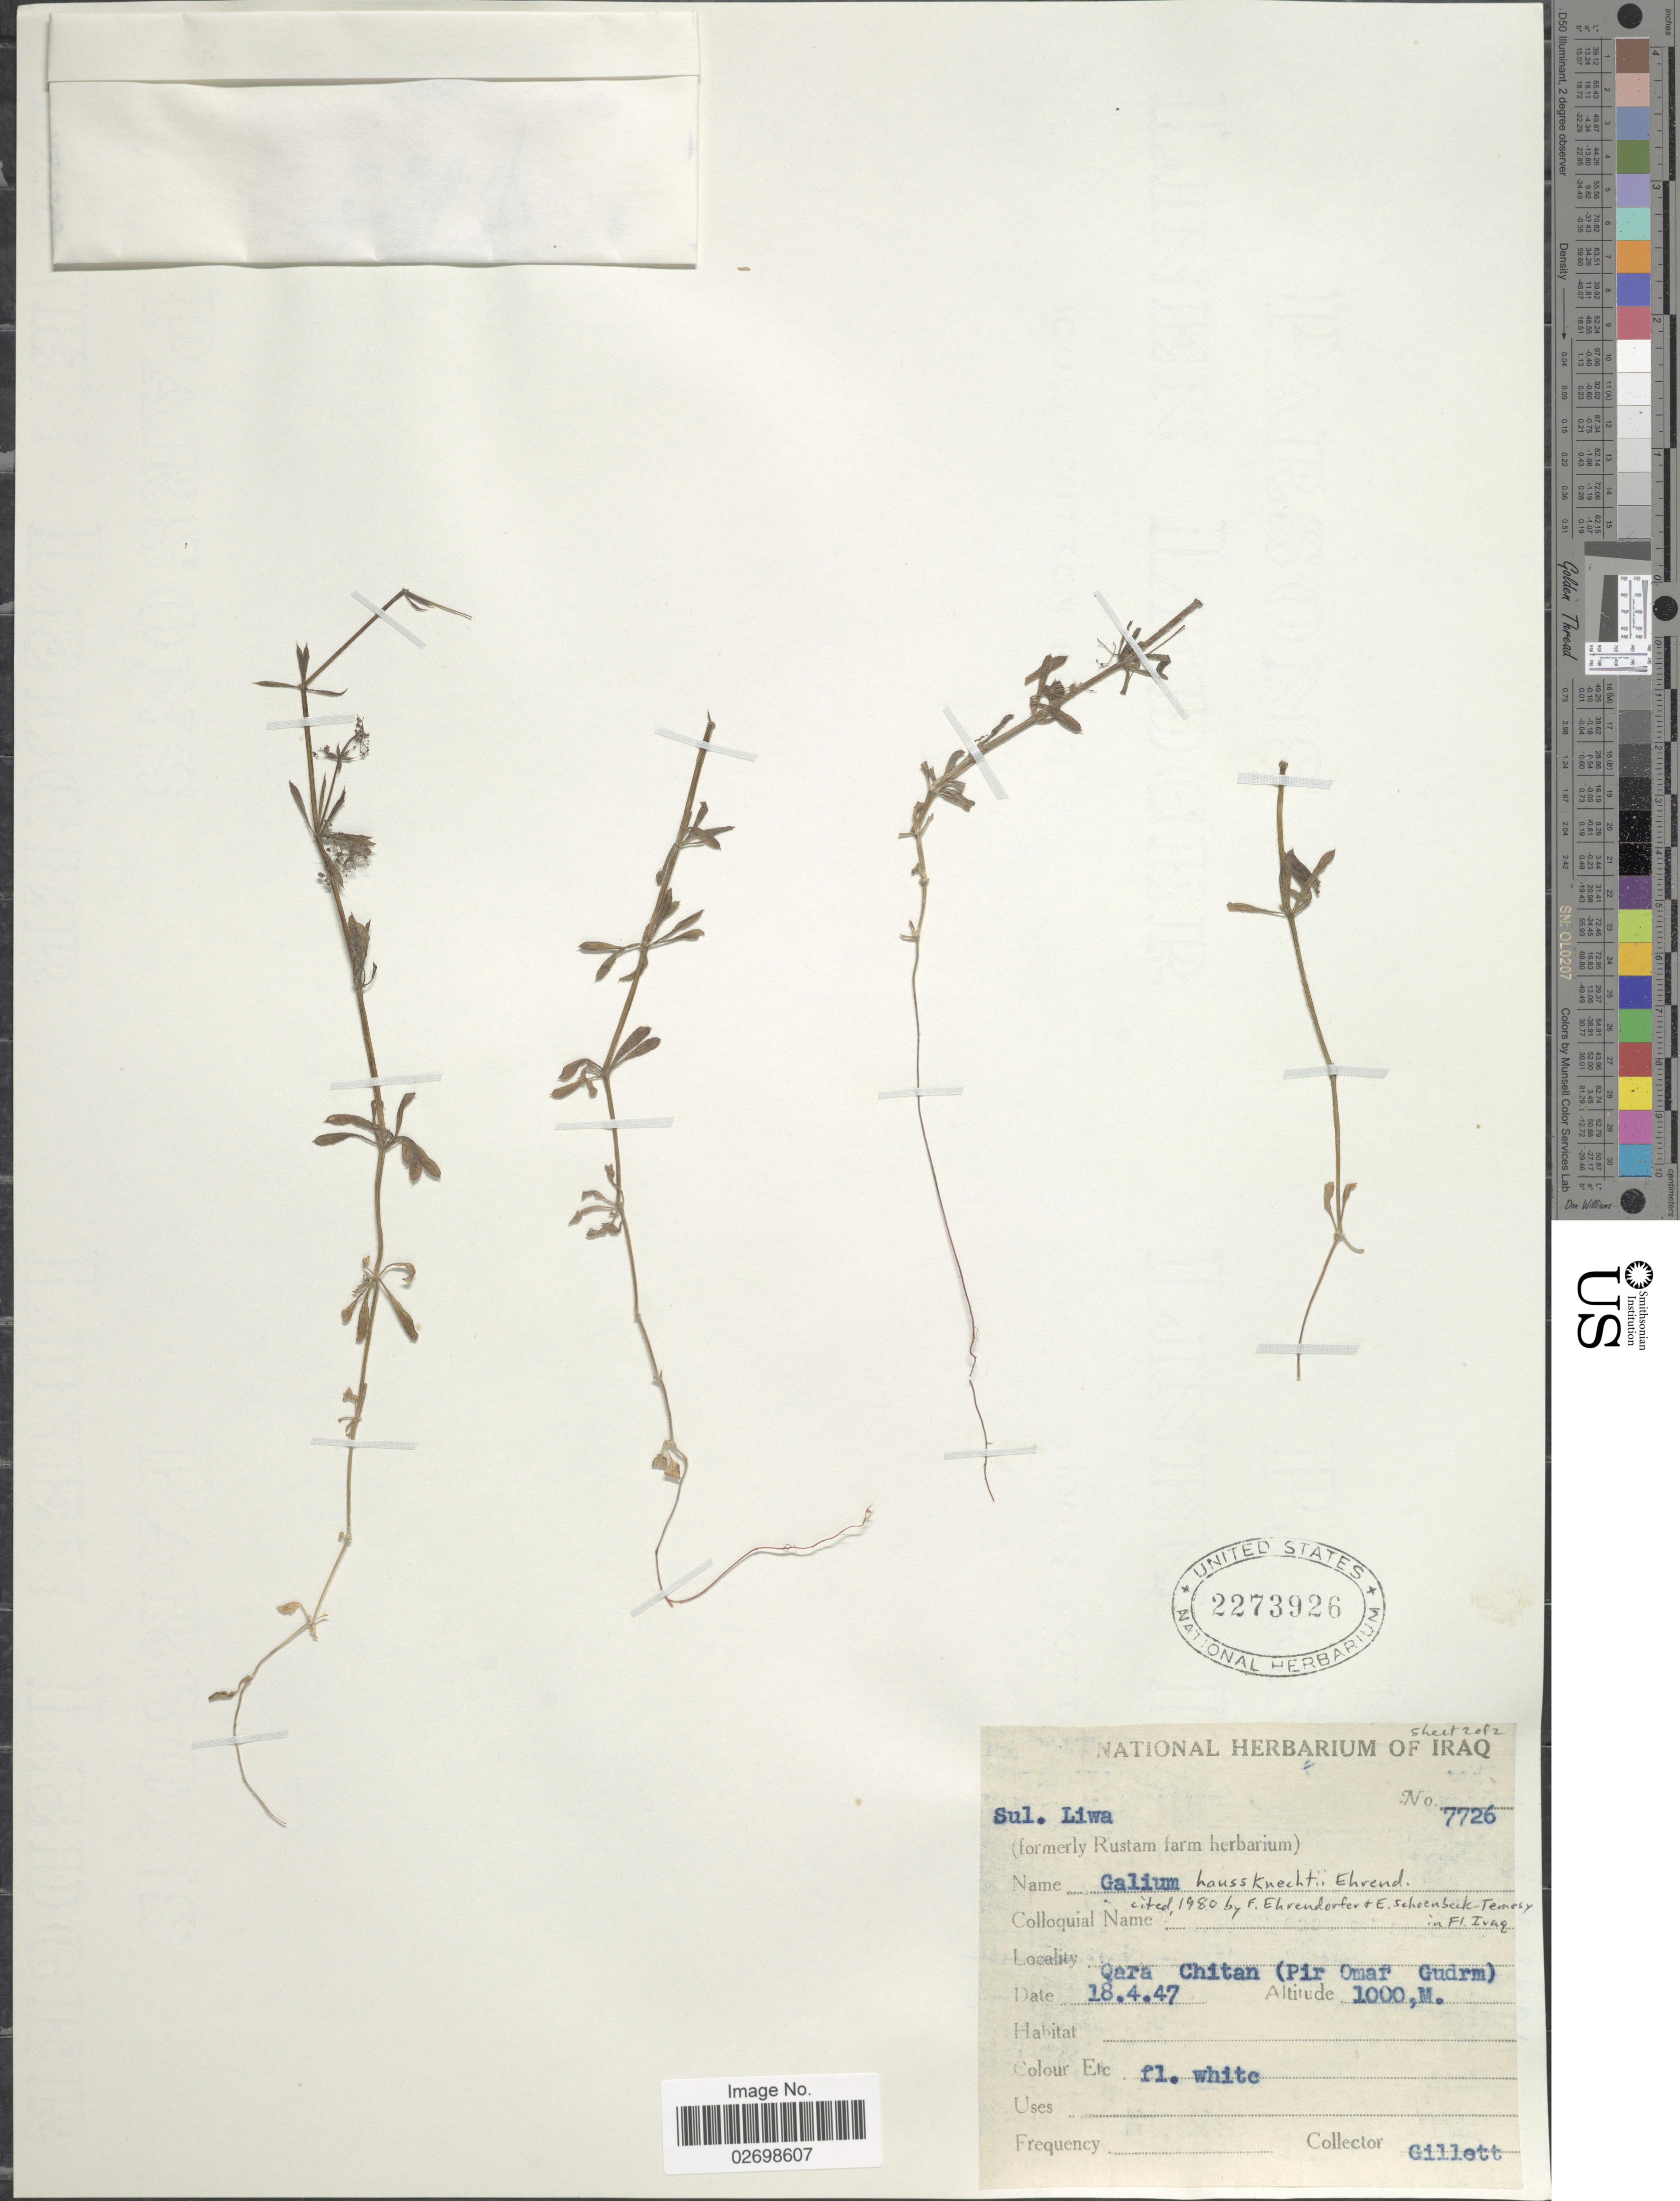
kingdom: Plantae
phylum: Tracheophyta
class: Magnoliopsida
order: Gentianales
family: Rubiaceae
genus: Galium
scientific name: Galium haussknechtii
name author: Ehrend.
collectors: Gillett, --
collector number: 7726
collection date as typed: Transcribed d/m/y: 18/4/47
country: Iraq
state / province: As Sulaymānīyah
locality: Qara Chitan (Pir Omar Gudrum), Sul. Liwa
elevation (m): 1000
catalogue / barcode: US 2273926